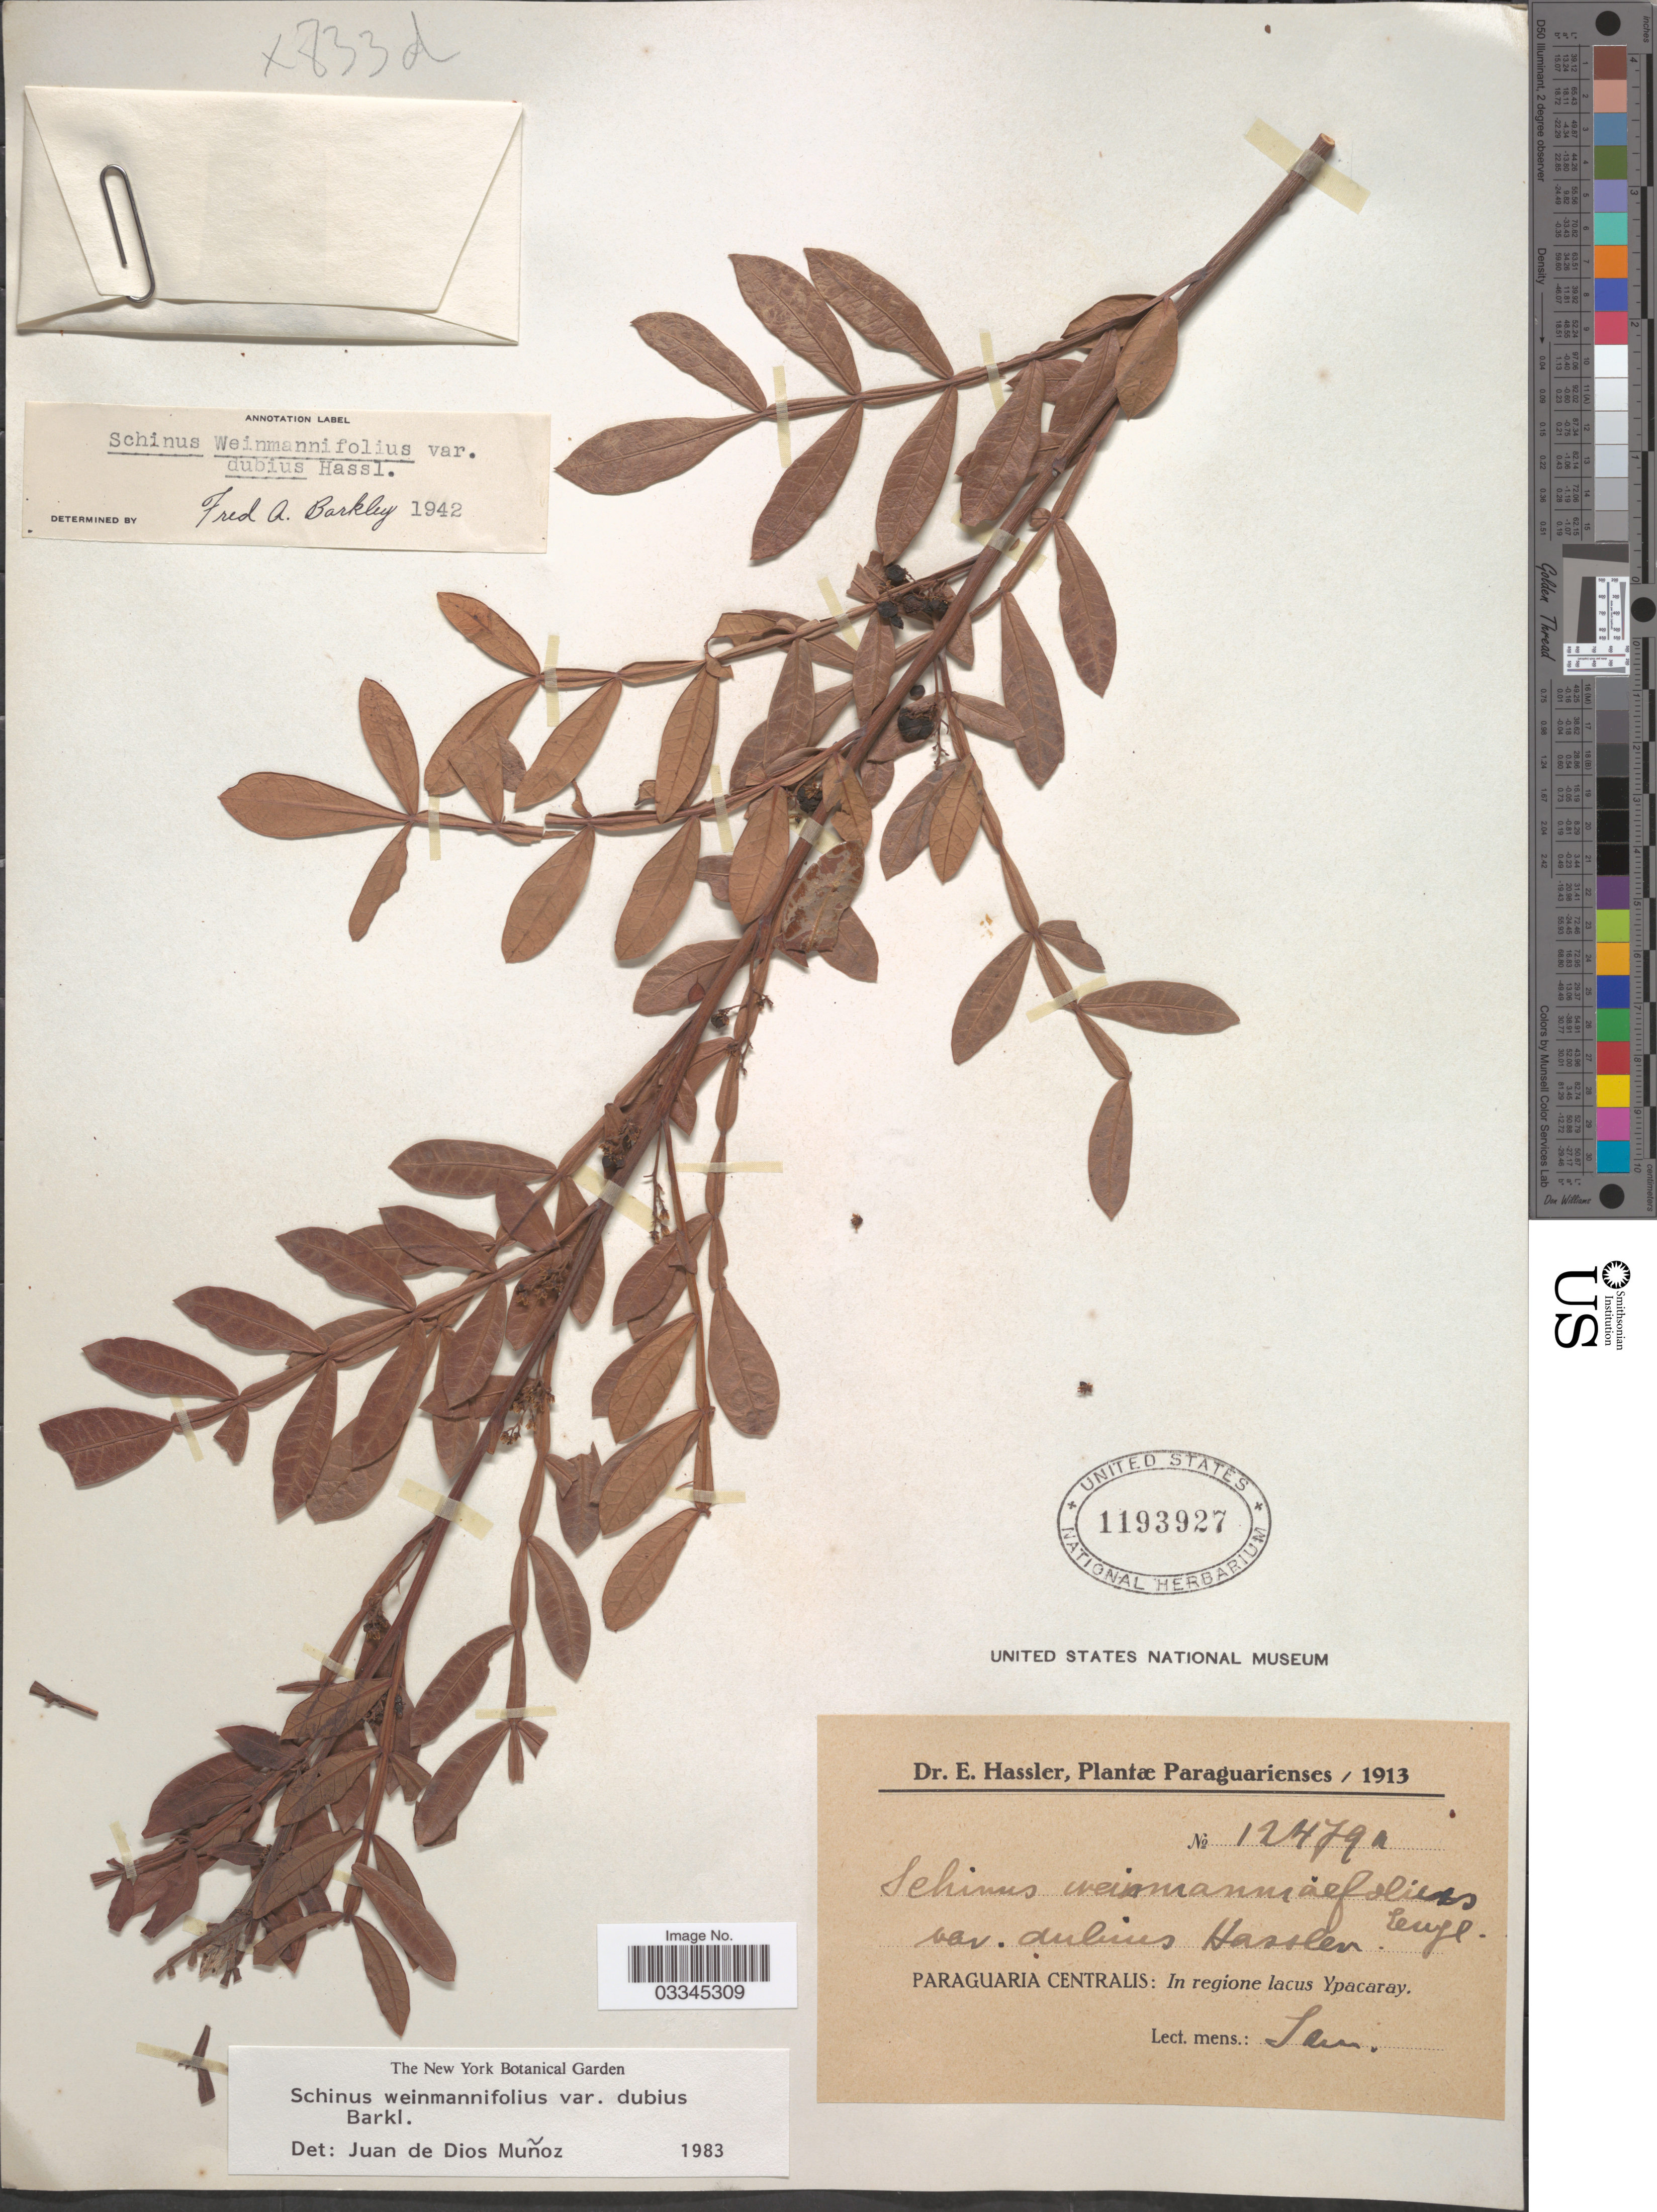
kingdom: Plantae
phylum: Tracheophyta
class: Magnoliopsida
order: Sapindales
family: Anacardiaceae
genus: Schinus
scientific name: Schinus weinmannifolia var. dubia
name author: F.A. Barkley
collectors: E. Hassler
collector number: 12479a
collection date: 1913-01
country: Paraguay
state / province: Central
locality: Paraguaria Centralis: In regione lacus Ypacaray.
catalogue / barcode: US 1193927